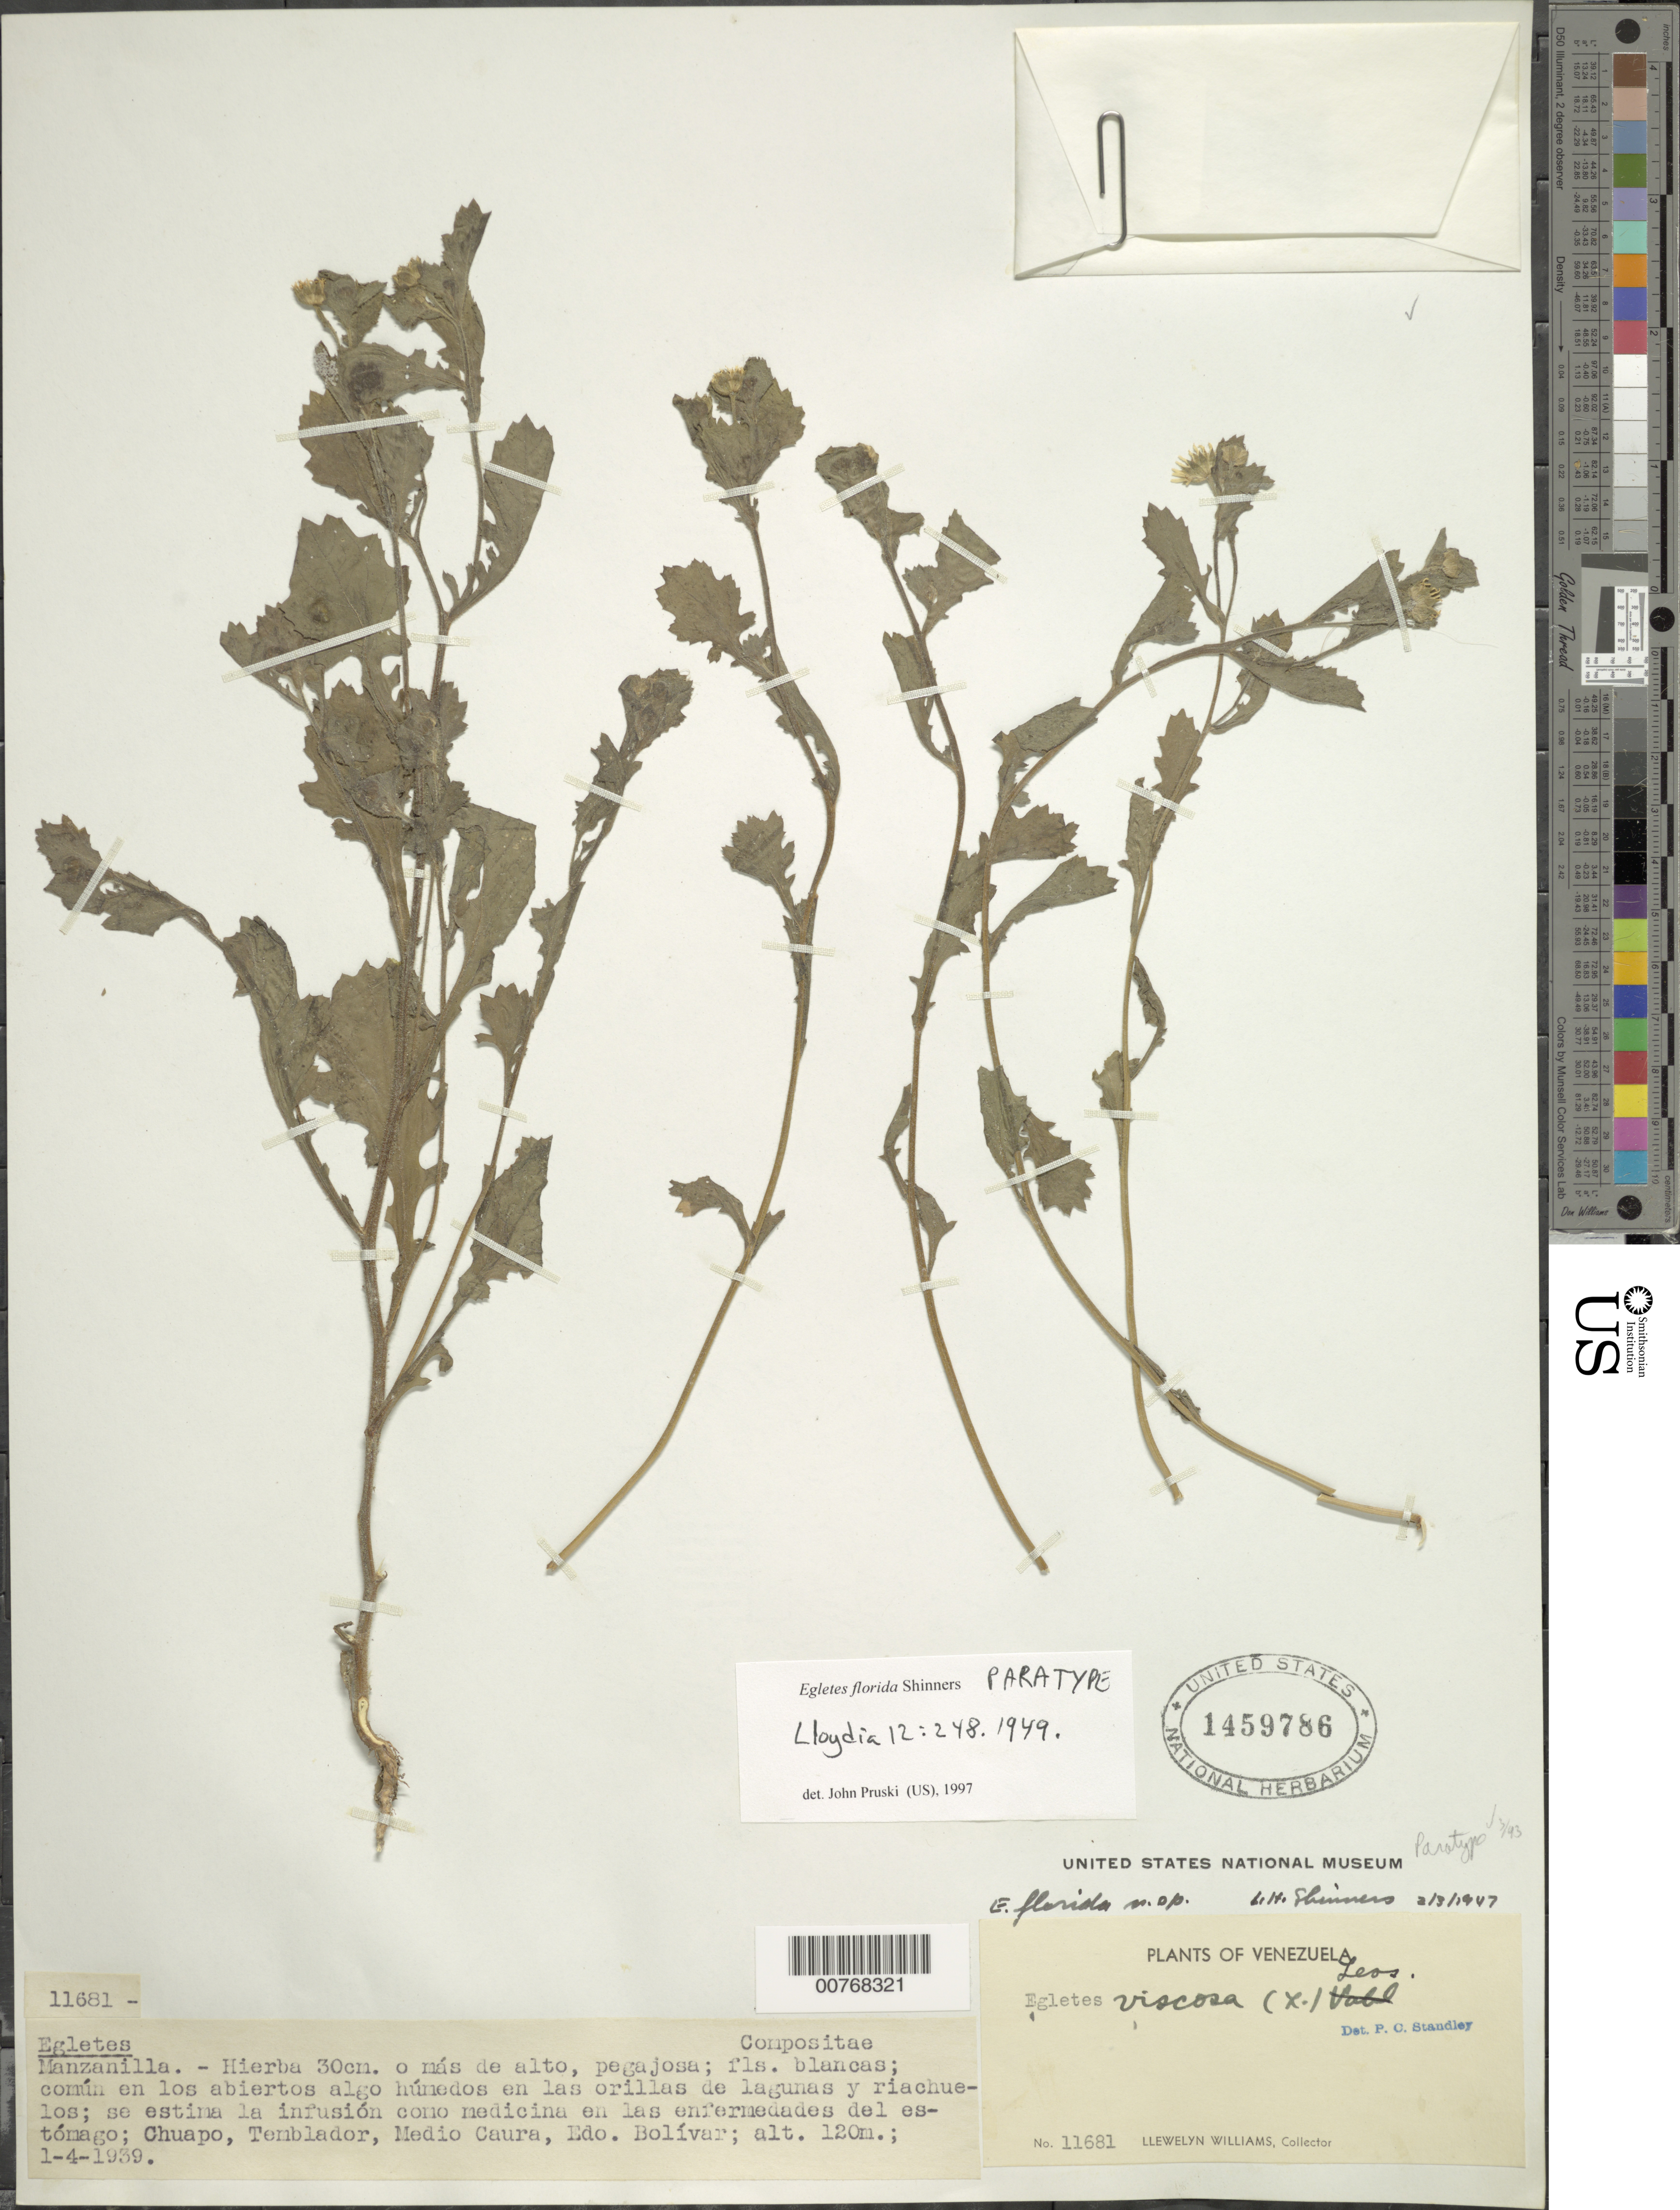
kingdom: Plantae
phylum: Tracheophyta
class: Magnoliopsida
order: Asterales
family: Asteraceae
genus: Egletes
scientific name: Egletes florida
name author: Shinners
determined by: Pruski, J. F.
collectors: Ll. Williams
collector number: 11681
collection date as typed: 1-Apr-39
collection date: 1939-04-01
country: Venezuela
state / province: Bolívar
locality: Chuapo, Temblador, Medio Caura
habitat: Somewhat damp openings on the edges of lagoons and brooks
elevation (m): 120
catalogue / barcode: US 1459786